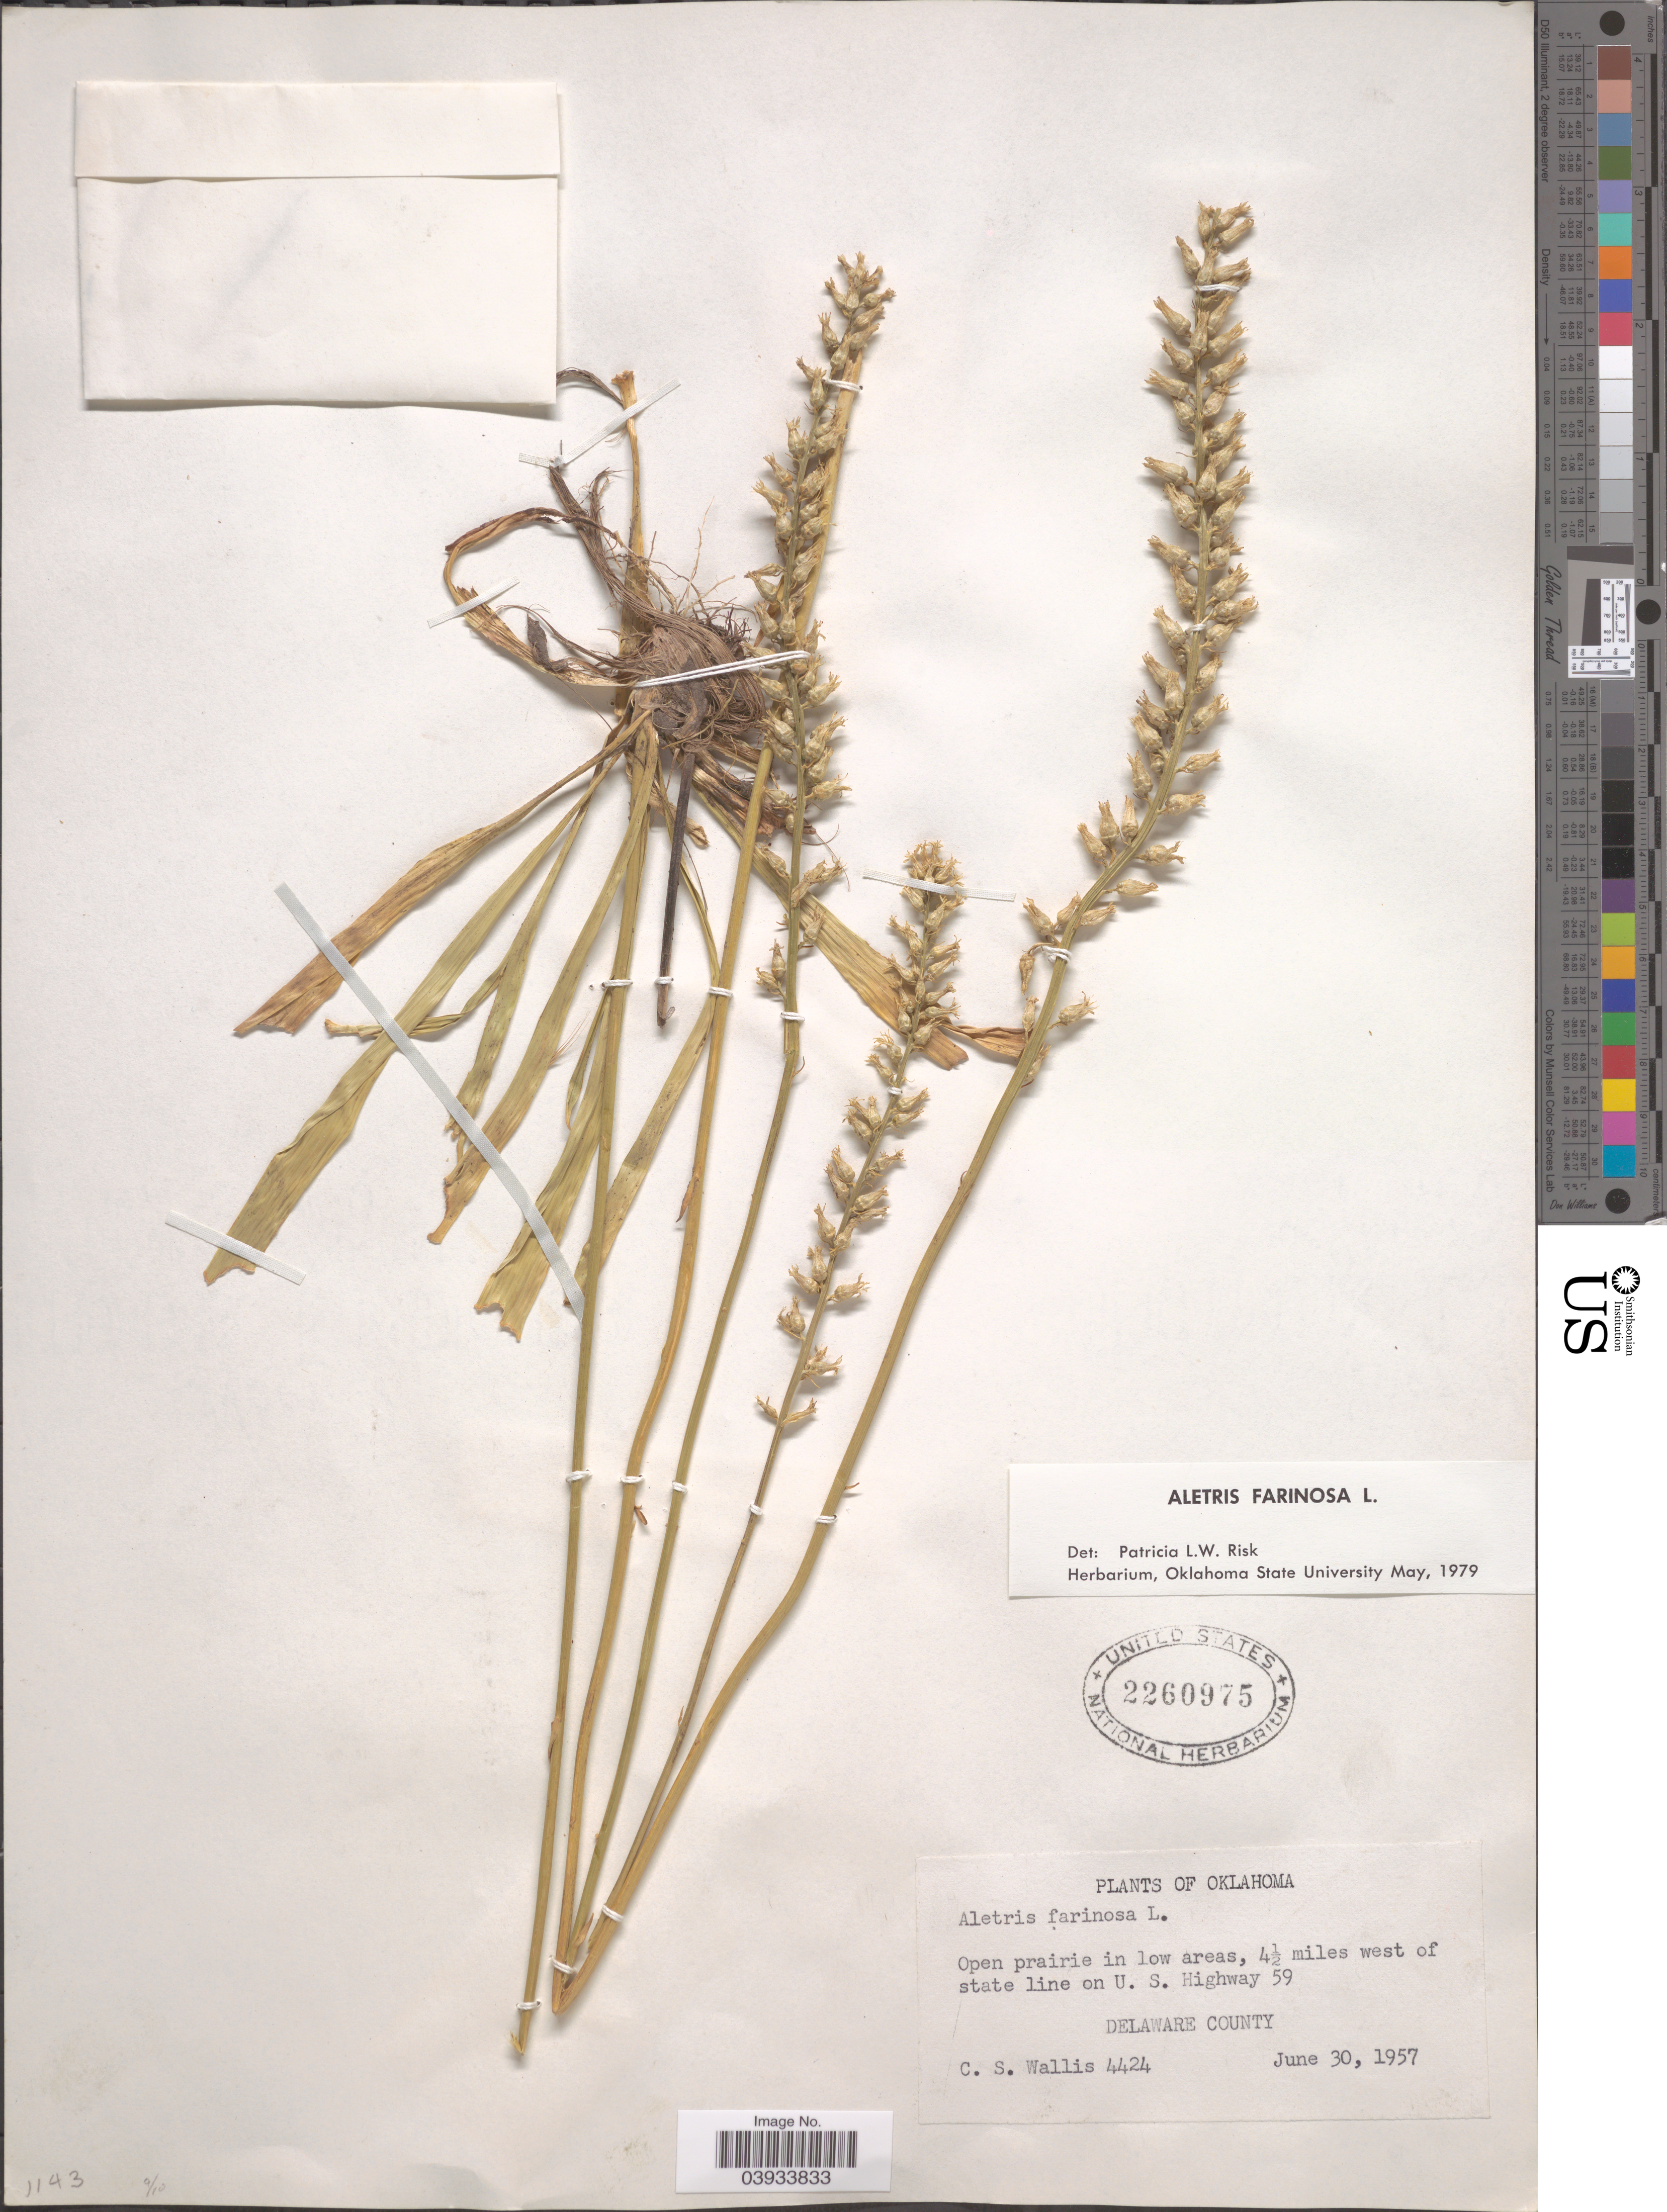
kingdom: Plantae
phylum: Tracheophyta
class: Liliopsida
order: Dioscoreales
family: Nartheciaceae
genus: Aletris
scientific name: Aletris farinosa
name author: L.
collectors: C. S. Wallis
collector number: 4424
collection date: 1957-06-30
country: United States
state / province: Oklahoma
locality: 4½ miles west of state line on U.S. Highway 59. Delaware County.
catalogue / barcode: US 2260975